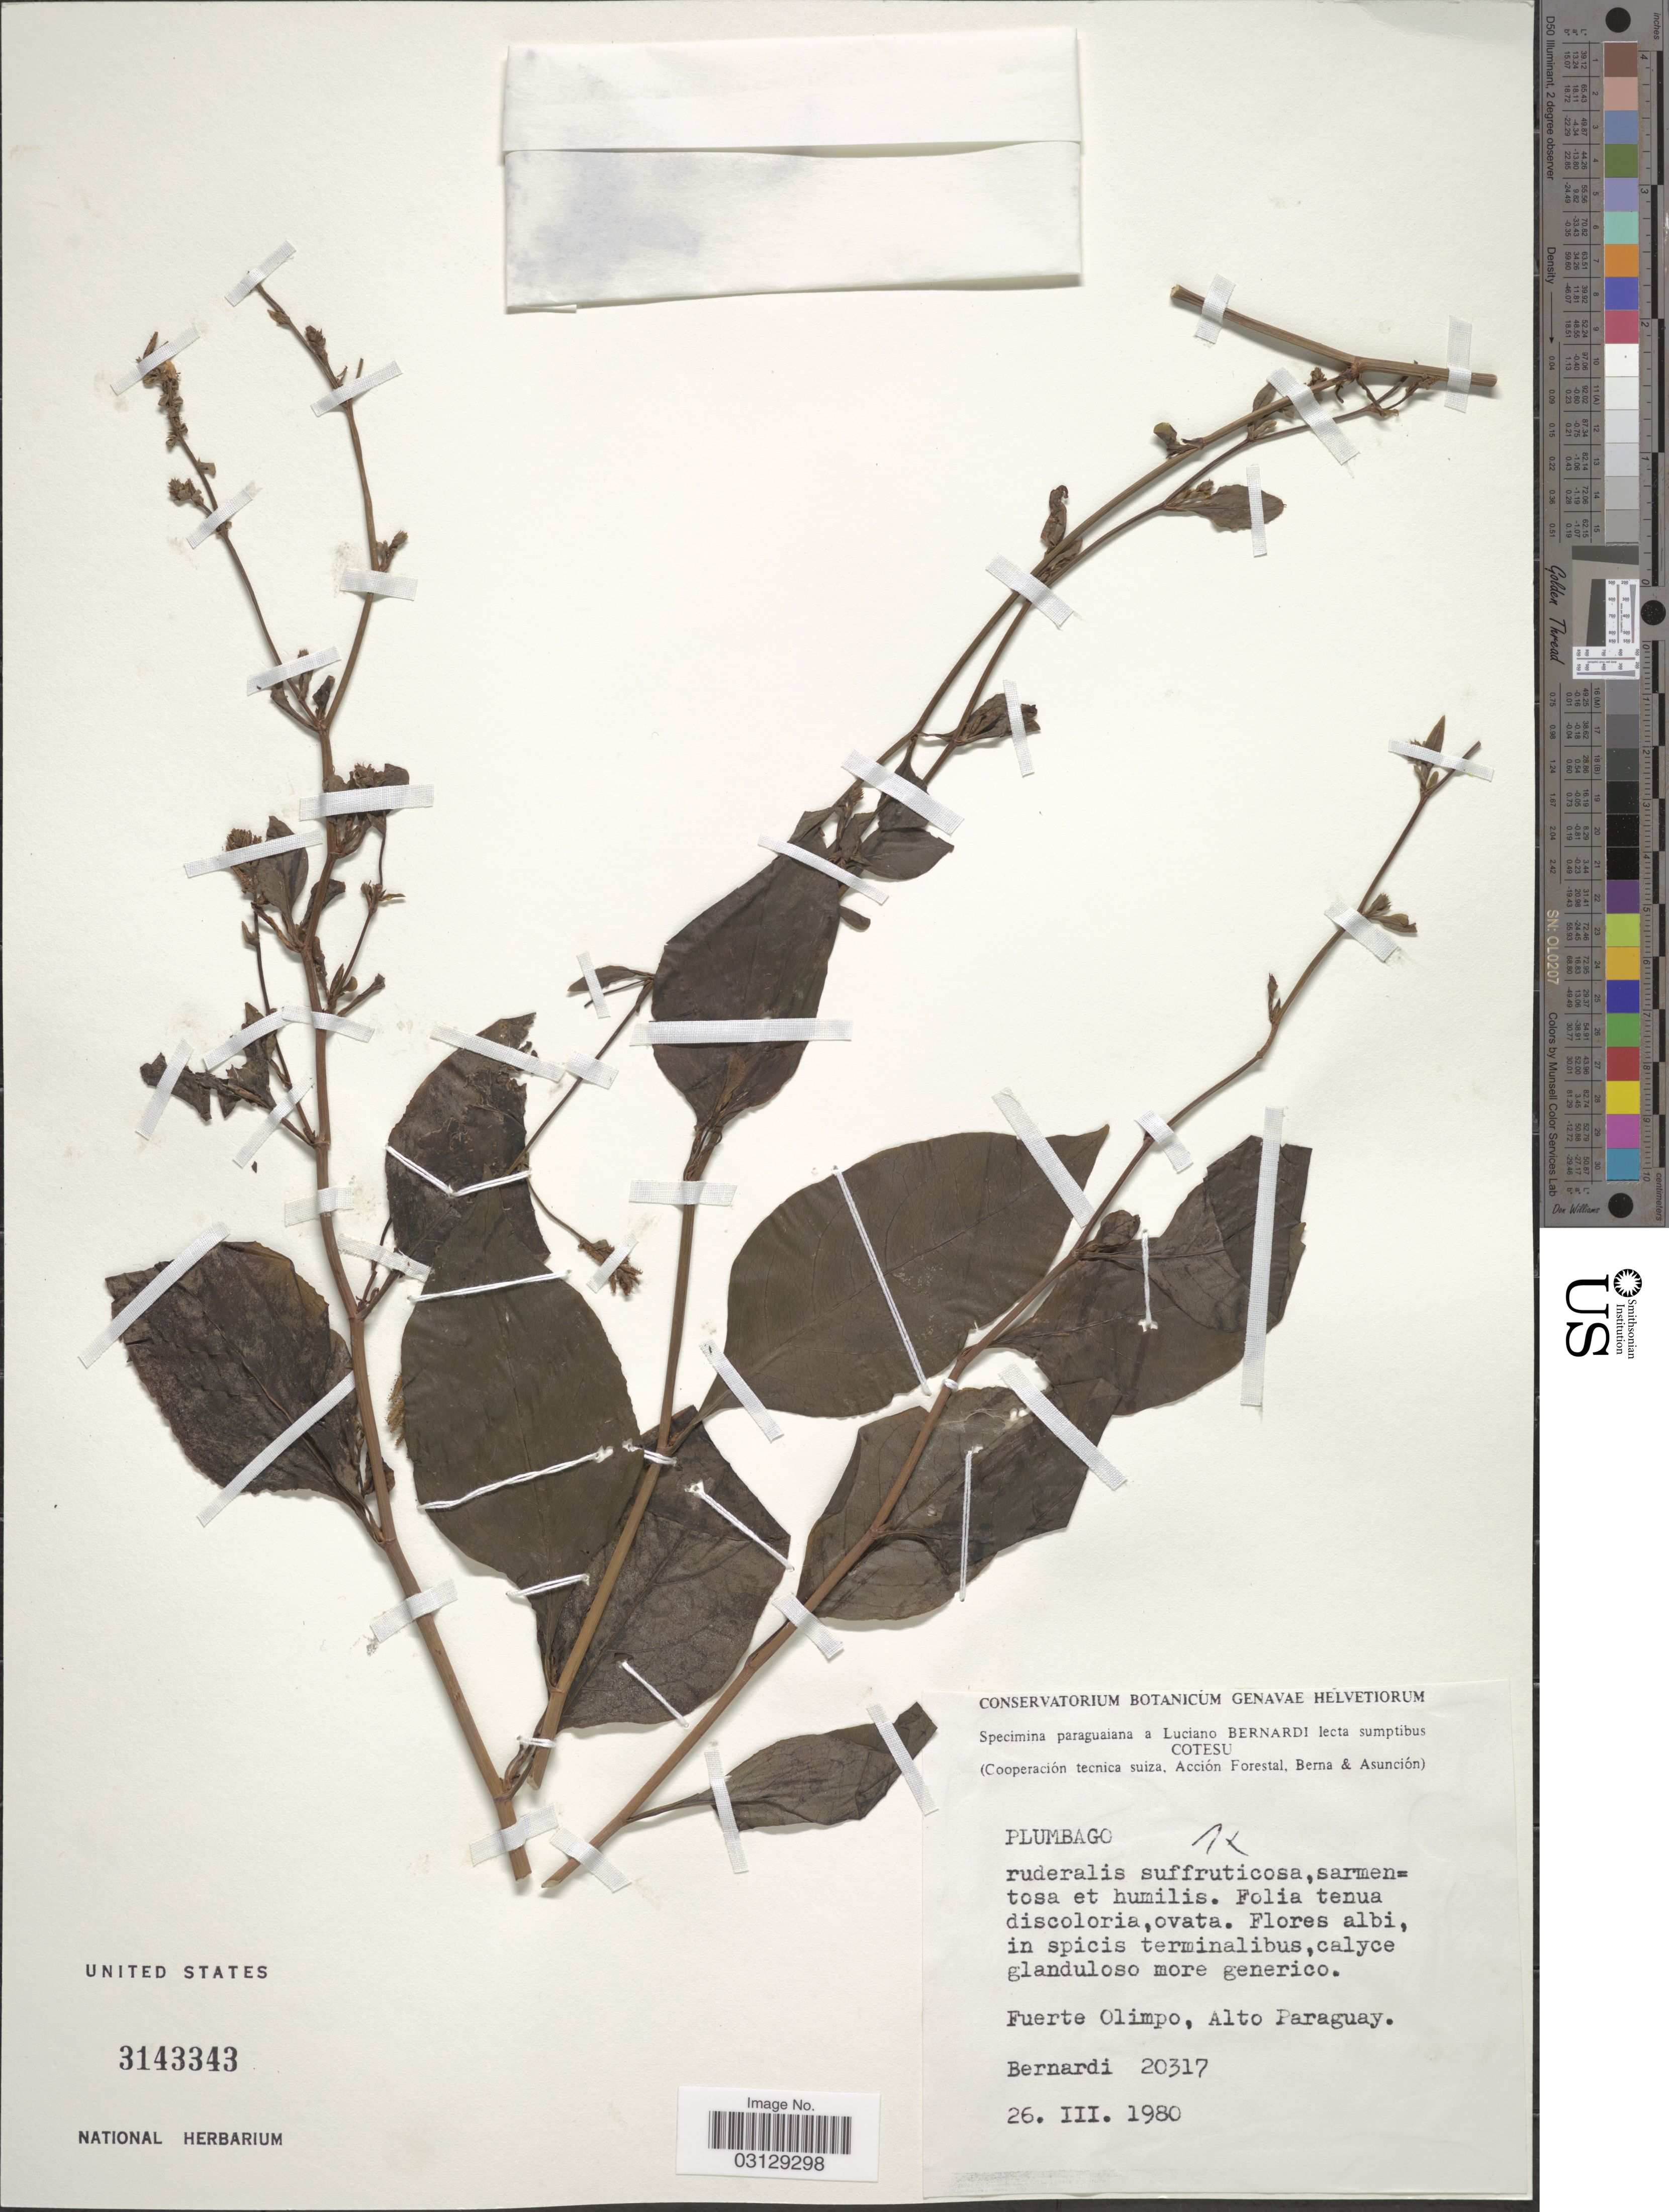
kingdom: Plantae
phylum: Tracheophyta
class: Magnoliopsida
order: Caryophyllales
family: Plumbaginaceae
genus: Plumbago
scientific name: Plumbago sp.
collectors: L. Bernardi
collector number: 20317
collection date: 1980-03-26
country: Paraguay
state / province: Alto Paraguay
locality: Fuerte Olimpo.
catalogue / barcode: US 3143343